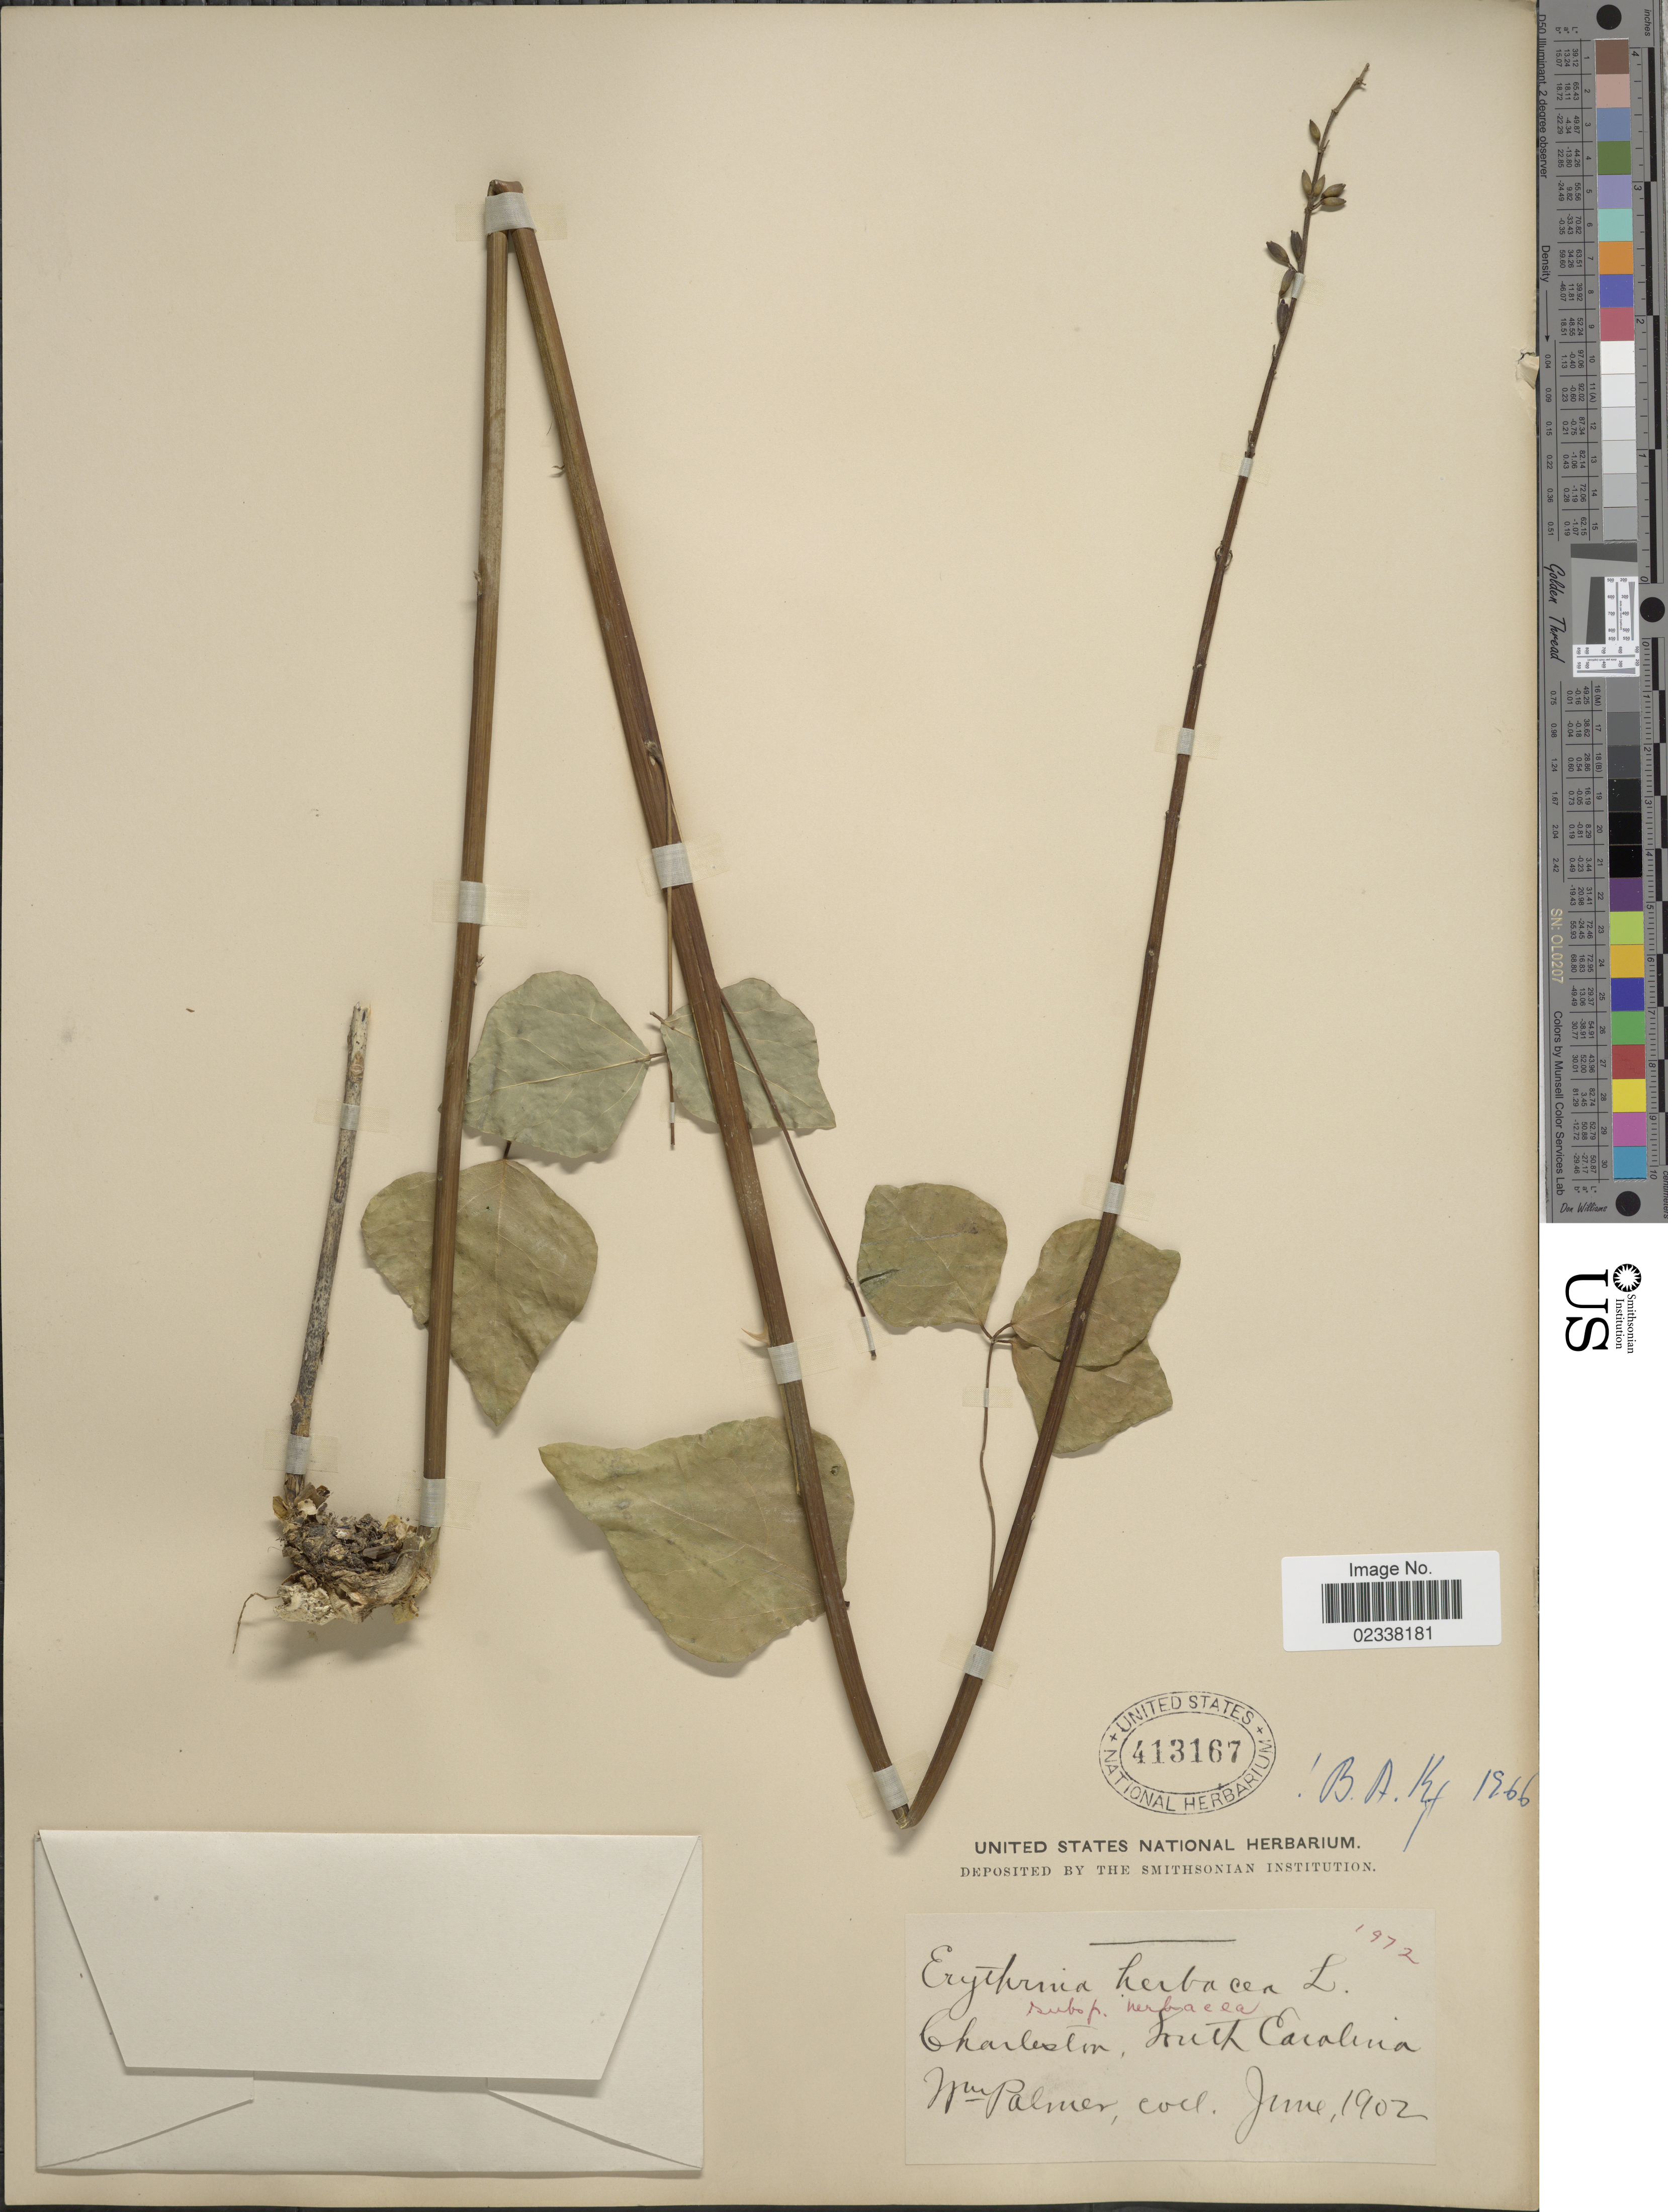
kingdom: Plantae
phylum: Tracheophyta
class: Magnoliopsida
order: Fabales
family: Fabaceae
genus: Erythrina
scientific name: Erythrina herbacea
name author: L.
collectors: W. Palmer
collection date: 1902-06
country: United States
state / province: South Carolina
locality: Charleston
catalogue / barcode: US 413167